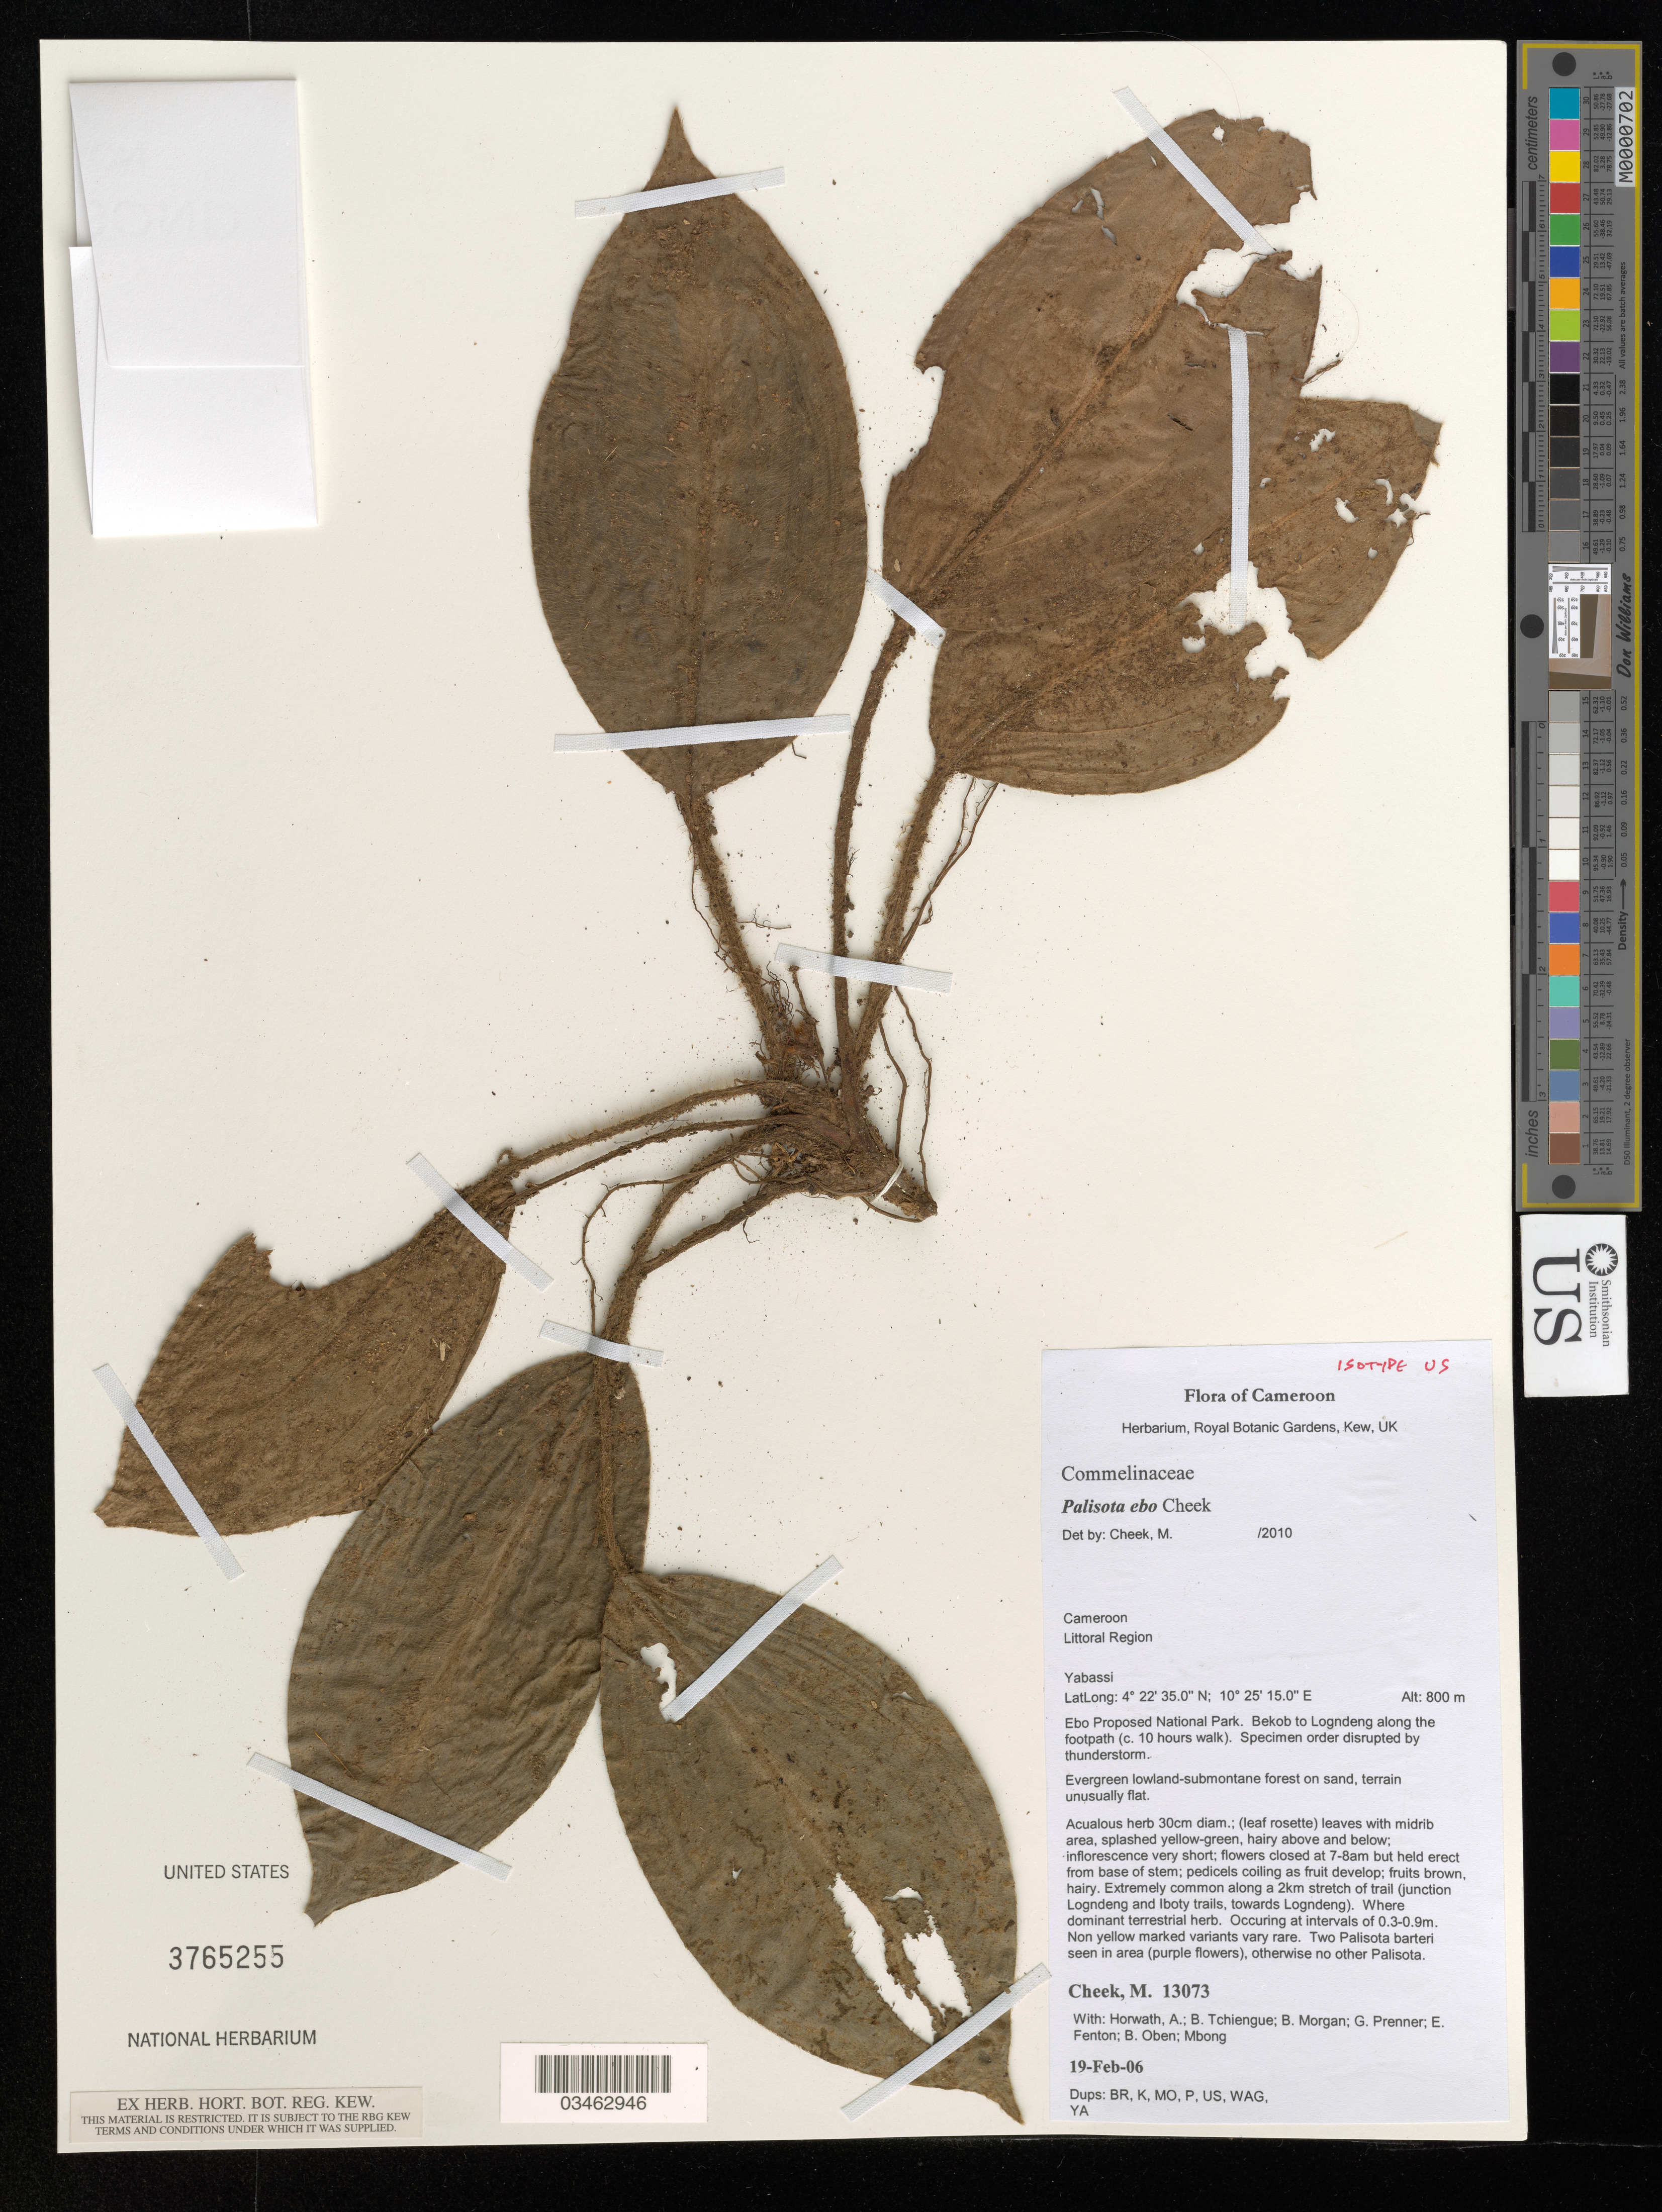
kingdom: Plantae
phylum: Tracheophyta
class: Liliopsida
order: Commelinales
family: Commelinaceae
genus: Palisota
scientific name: Palisota ebo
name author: Cheek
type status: Isotype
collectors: M. Cheek, A. Horwath, B. Tchiengue, B. Morgan, G. Prenner, E. Fenton, B. Oben & Mbong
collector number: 13073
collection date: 2006-02-19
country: Cameroon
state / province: Littoral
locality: Yabassi. Ebo Proposed National Park. Bekob to Logndeng along the footpath (c. 10 hours walk).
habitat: Evergreen lowland-submontane forest on sand, terrain unusually flat.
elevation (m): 750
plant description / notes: Specimen order disrupted by thunderstorm.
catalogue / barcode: US 3765255